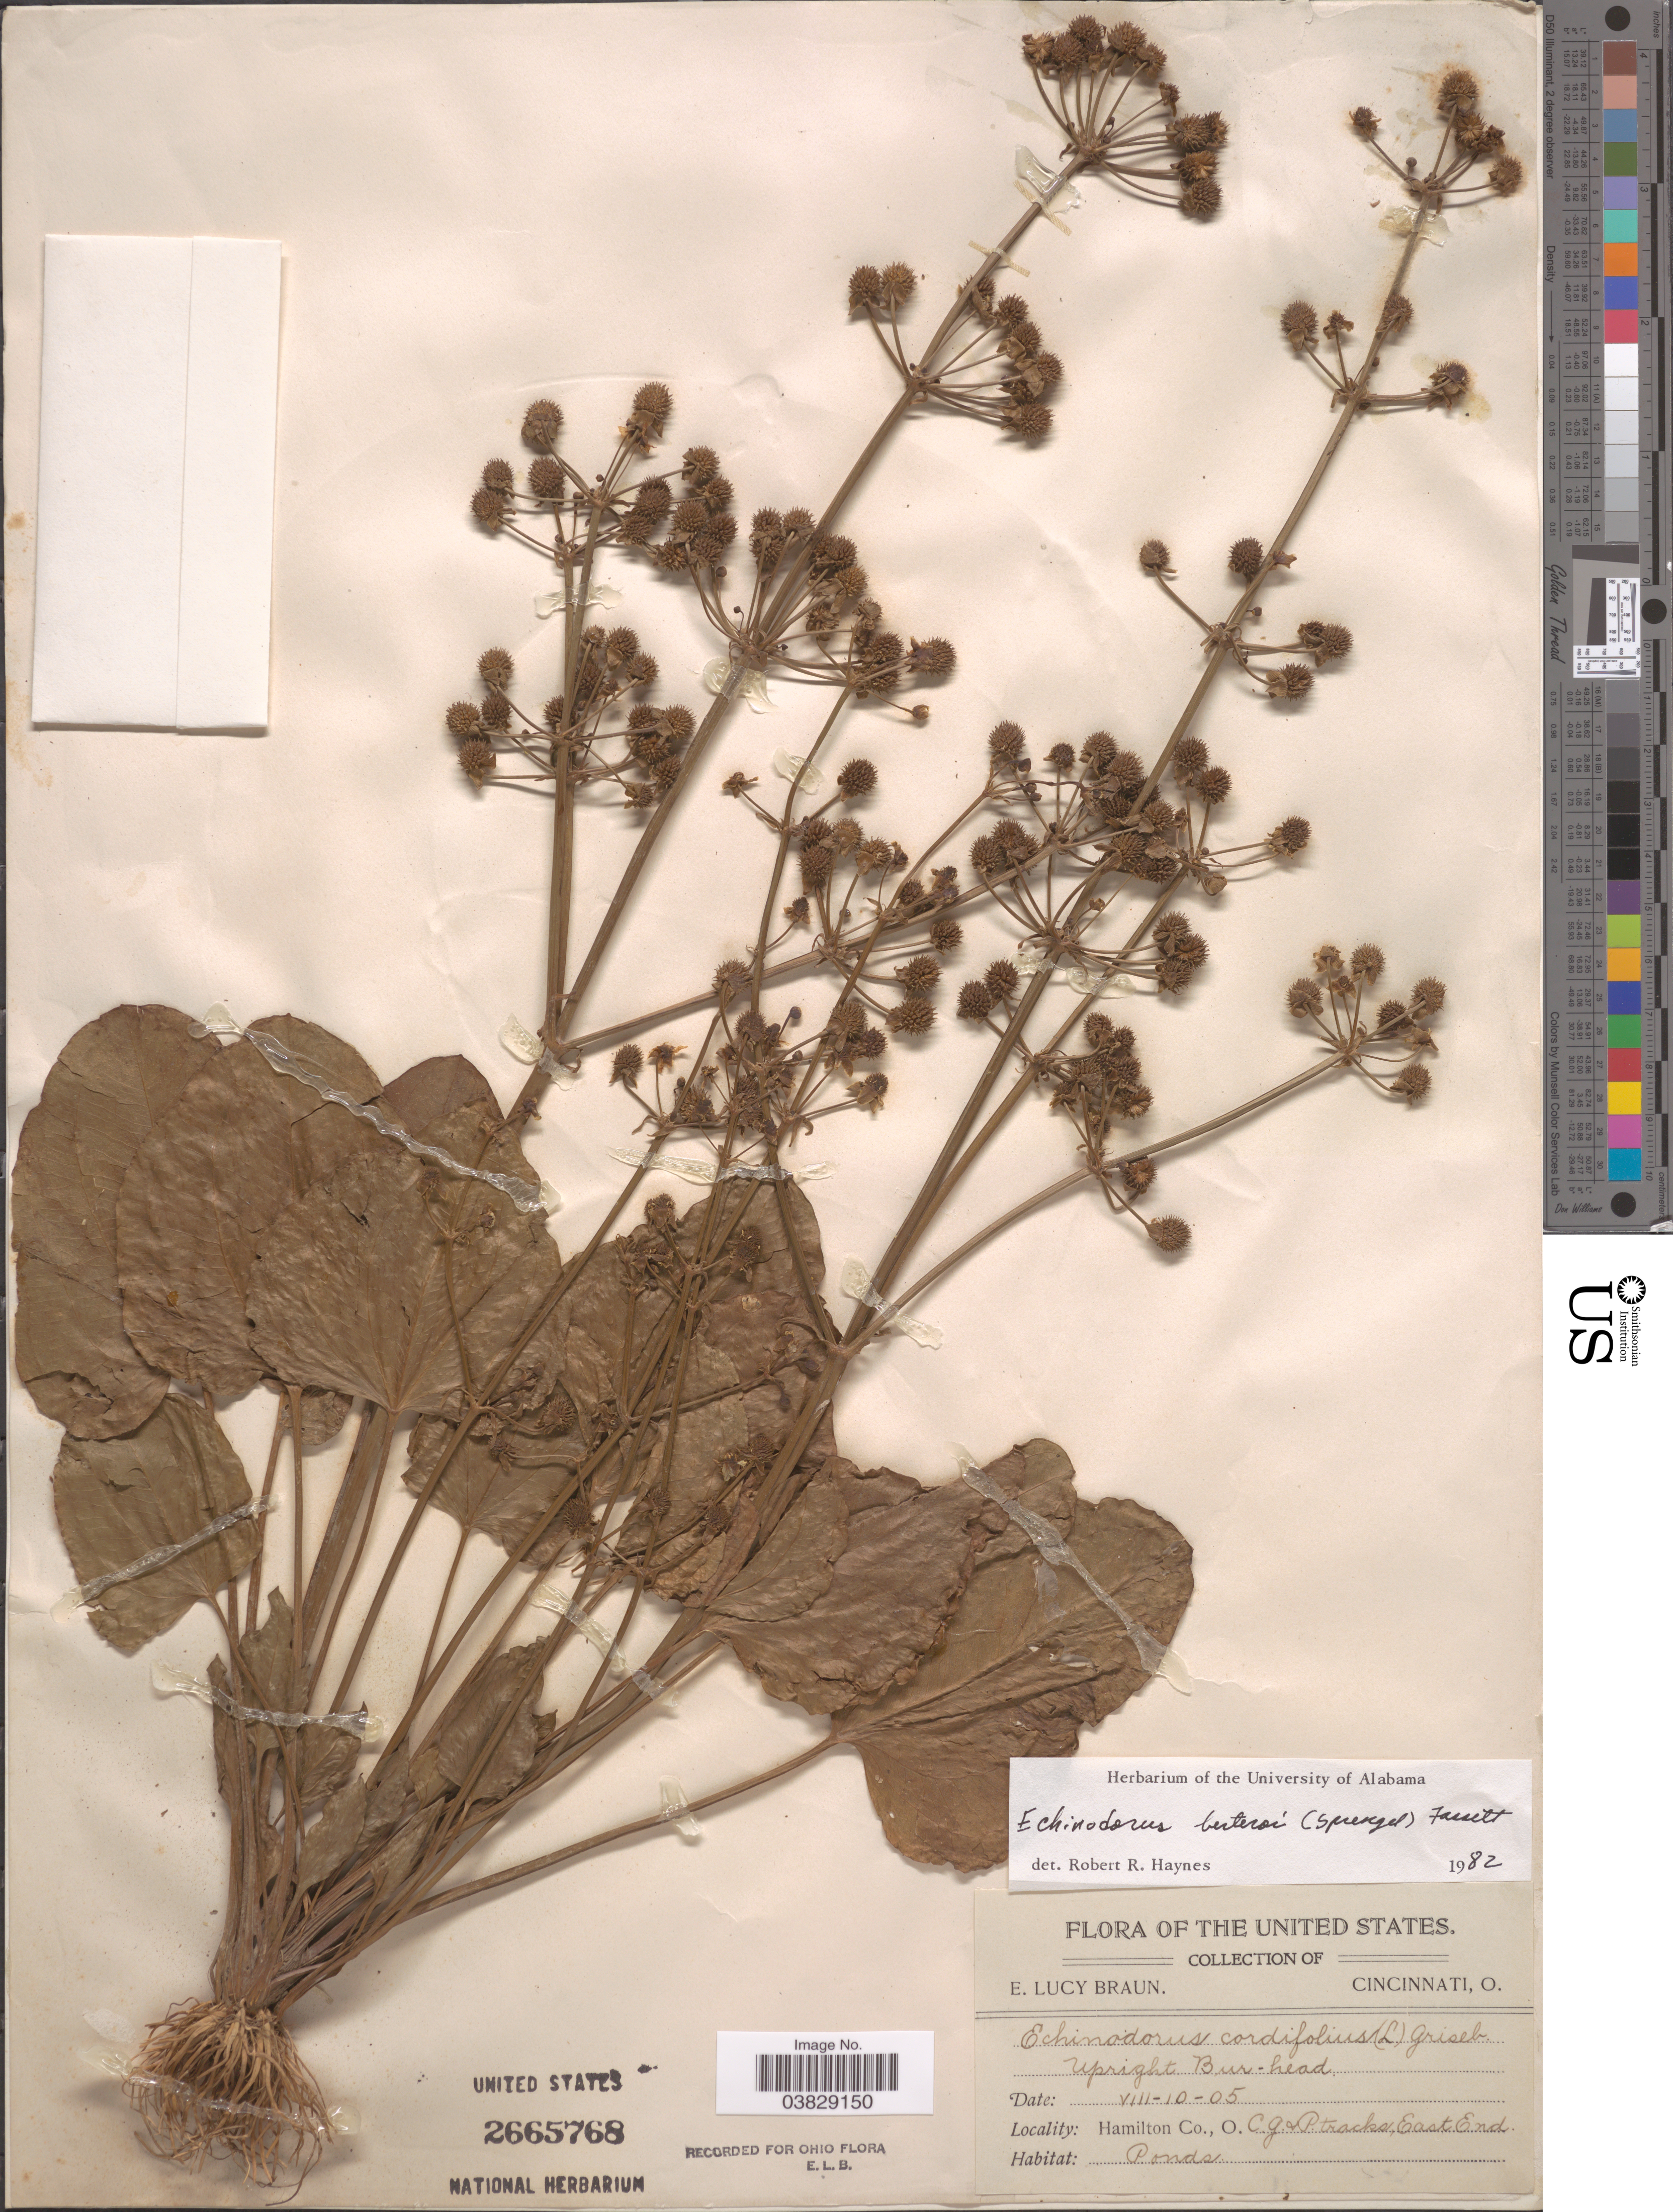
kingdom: Plantae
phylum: Tracheophyta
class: Liliopsida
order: Alismatales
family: Alismataceae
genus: Echinodorus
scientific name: Echinodorus berteroi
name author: (Spreng.) Fassett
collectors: E. L. Braun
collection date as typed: Transcribed d/m/y: 10/8/5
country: United States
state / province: Ohio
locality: Hamilton Co. C.G. & P. tracks, East End.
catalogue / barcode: US 2665768